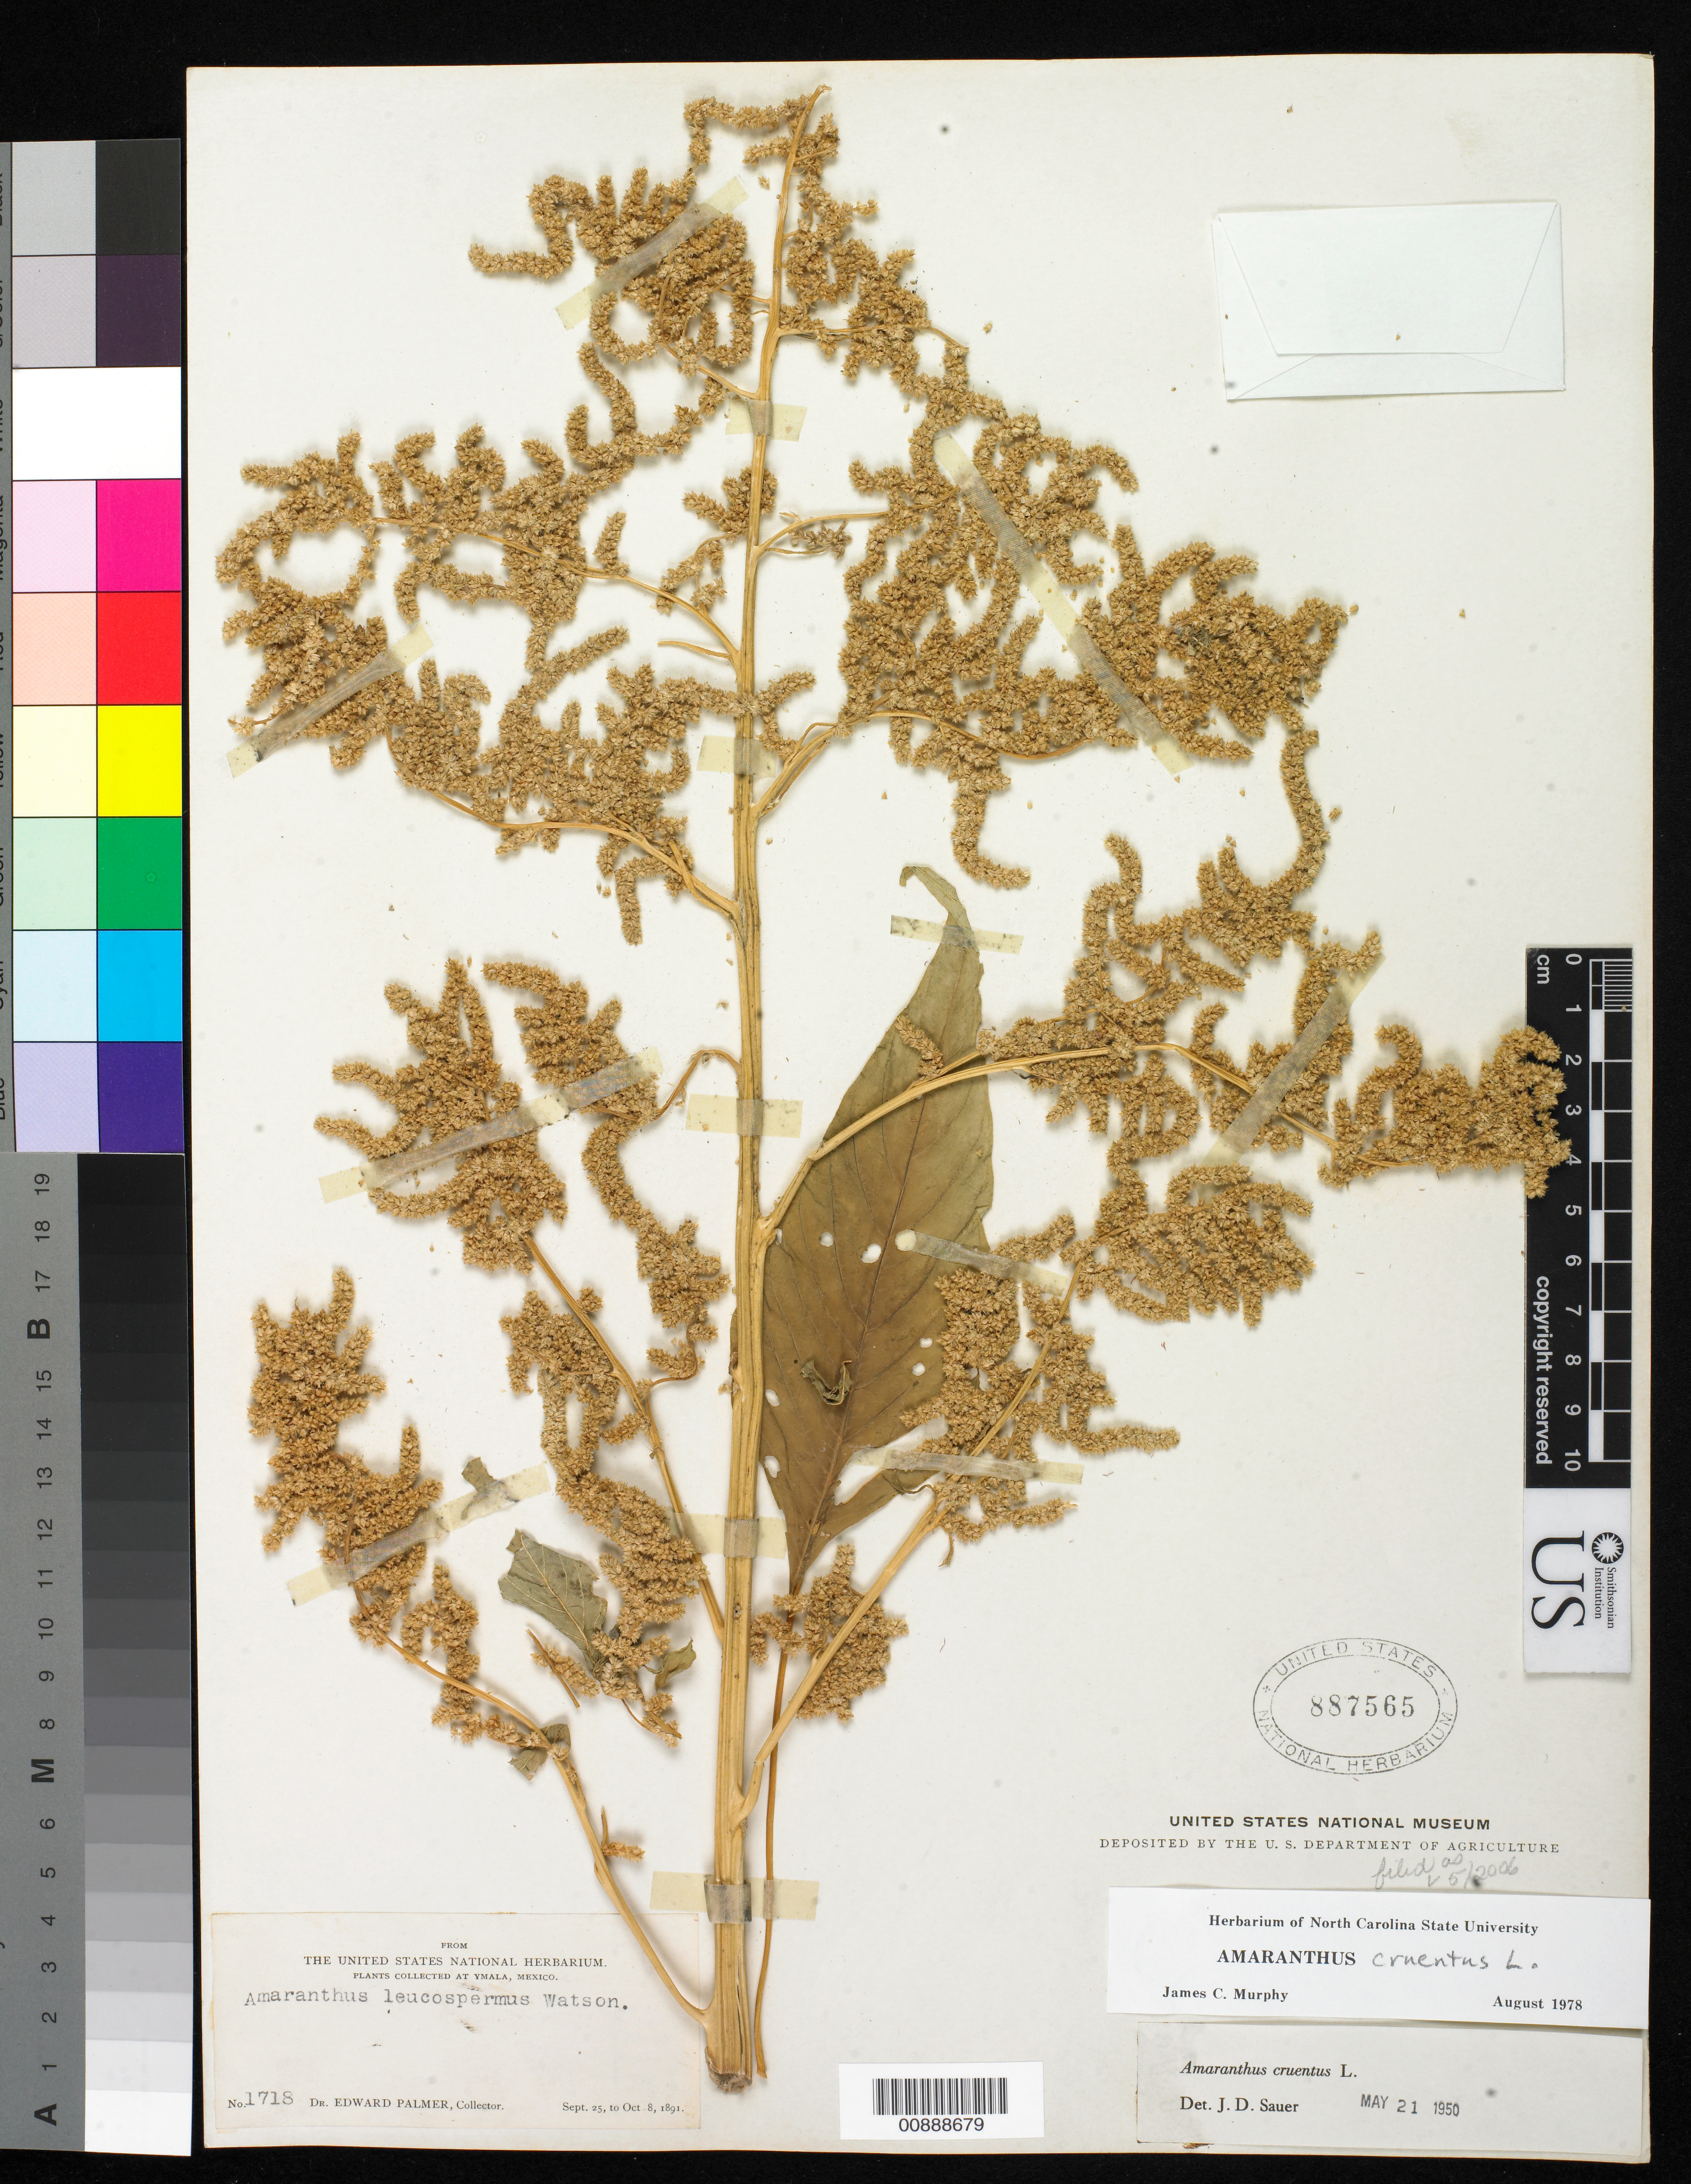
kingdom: Plantae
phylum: Tracheophyta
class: Magnoliopsida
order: Caryophyllales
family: Amaranthaceae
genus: Amaranthus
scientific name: Amaranthus cruentus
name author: L.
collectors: E. Palmer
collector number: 1718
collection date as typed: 25 Sep 1891 to 08 Oct 1891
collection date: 1891-09-25/1891-10-08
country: Mexico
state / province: Sinaloa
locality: Ymala, Sinaloa.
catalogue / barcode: US 887565